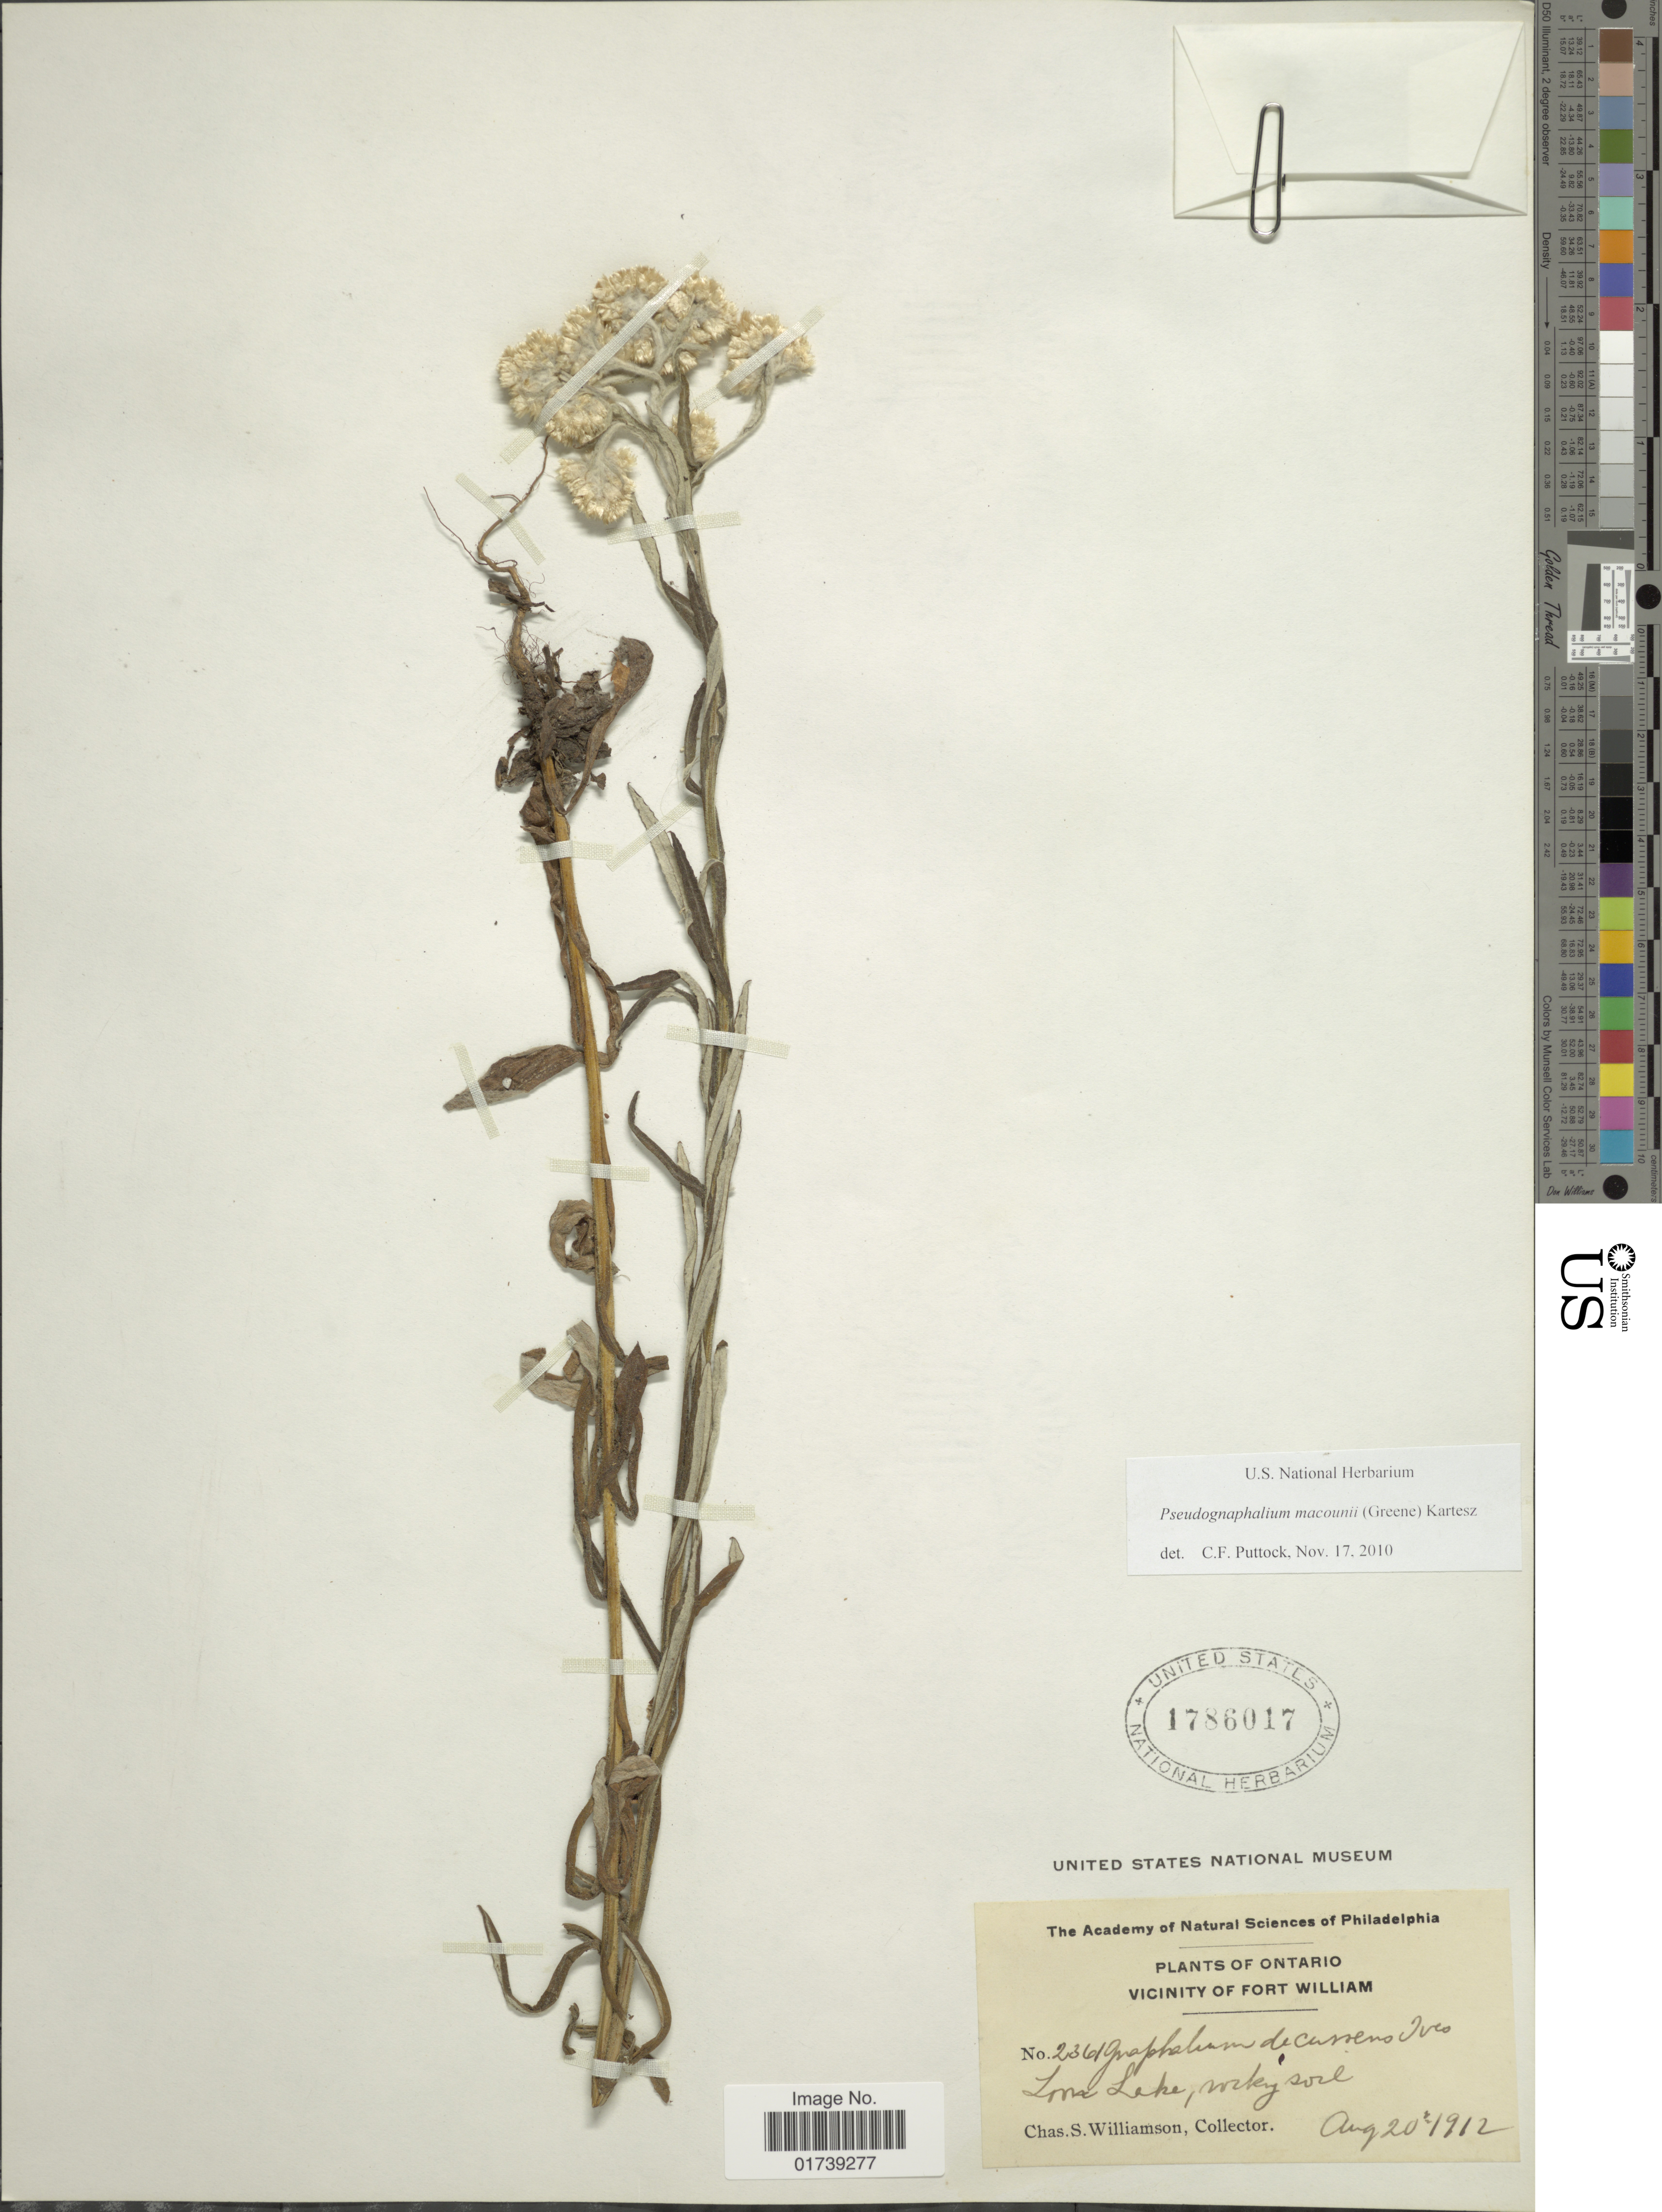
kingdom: Plantae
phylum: Tracheophyta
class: Magnoliopsida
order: Asterales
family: Asteraceae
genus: Pseudognaphalium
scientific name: Pseudognaphalium macounii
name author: (Greene) Kartesz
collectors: C. Williamson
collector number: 2361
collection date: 1912-08-20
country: Canada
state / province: Ontario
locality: Vicinity of Fort William, Iona Lake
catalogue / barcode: US 1786017